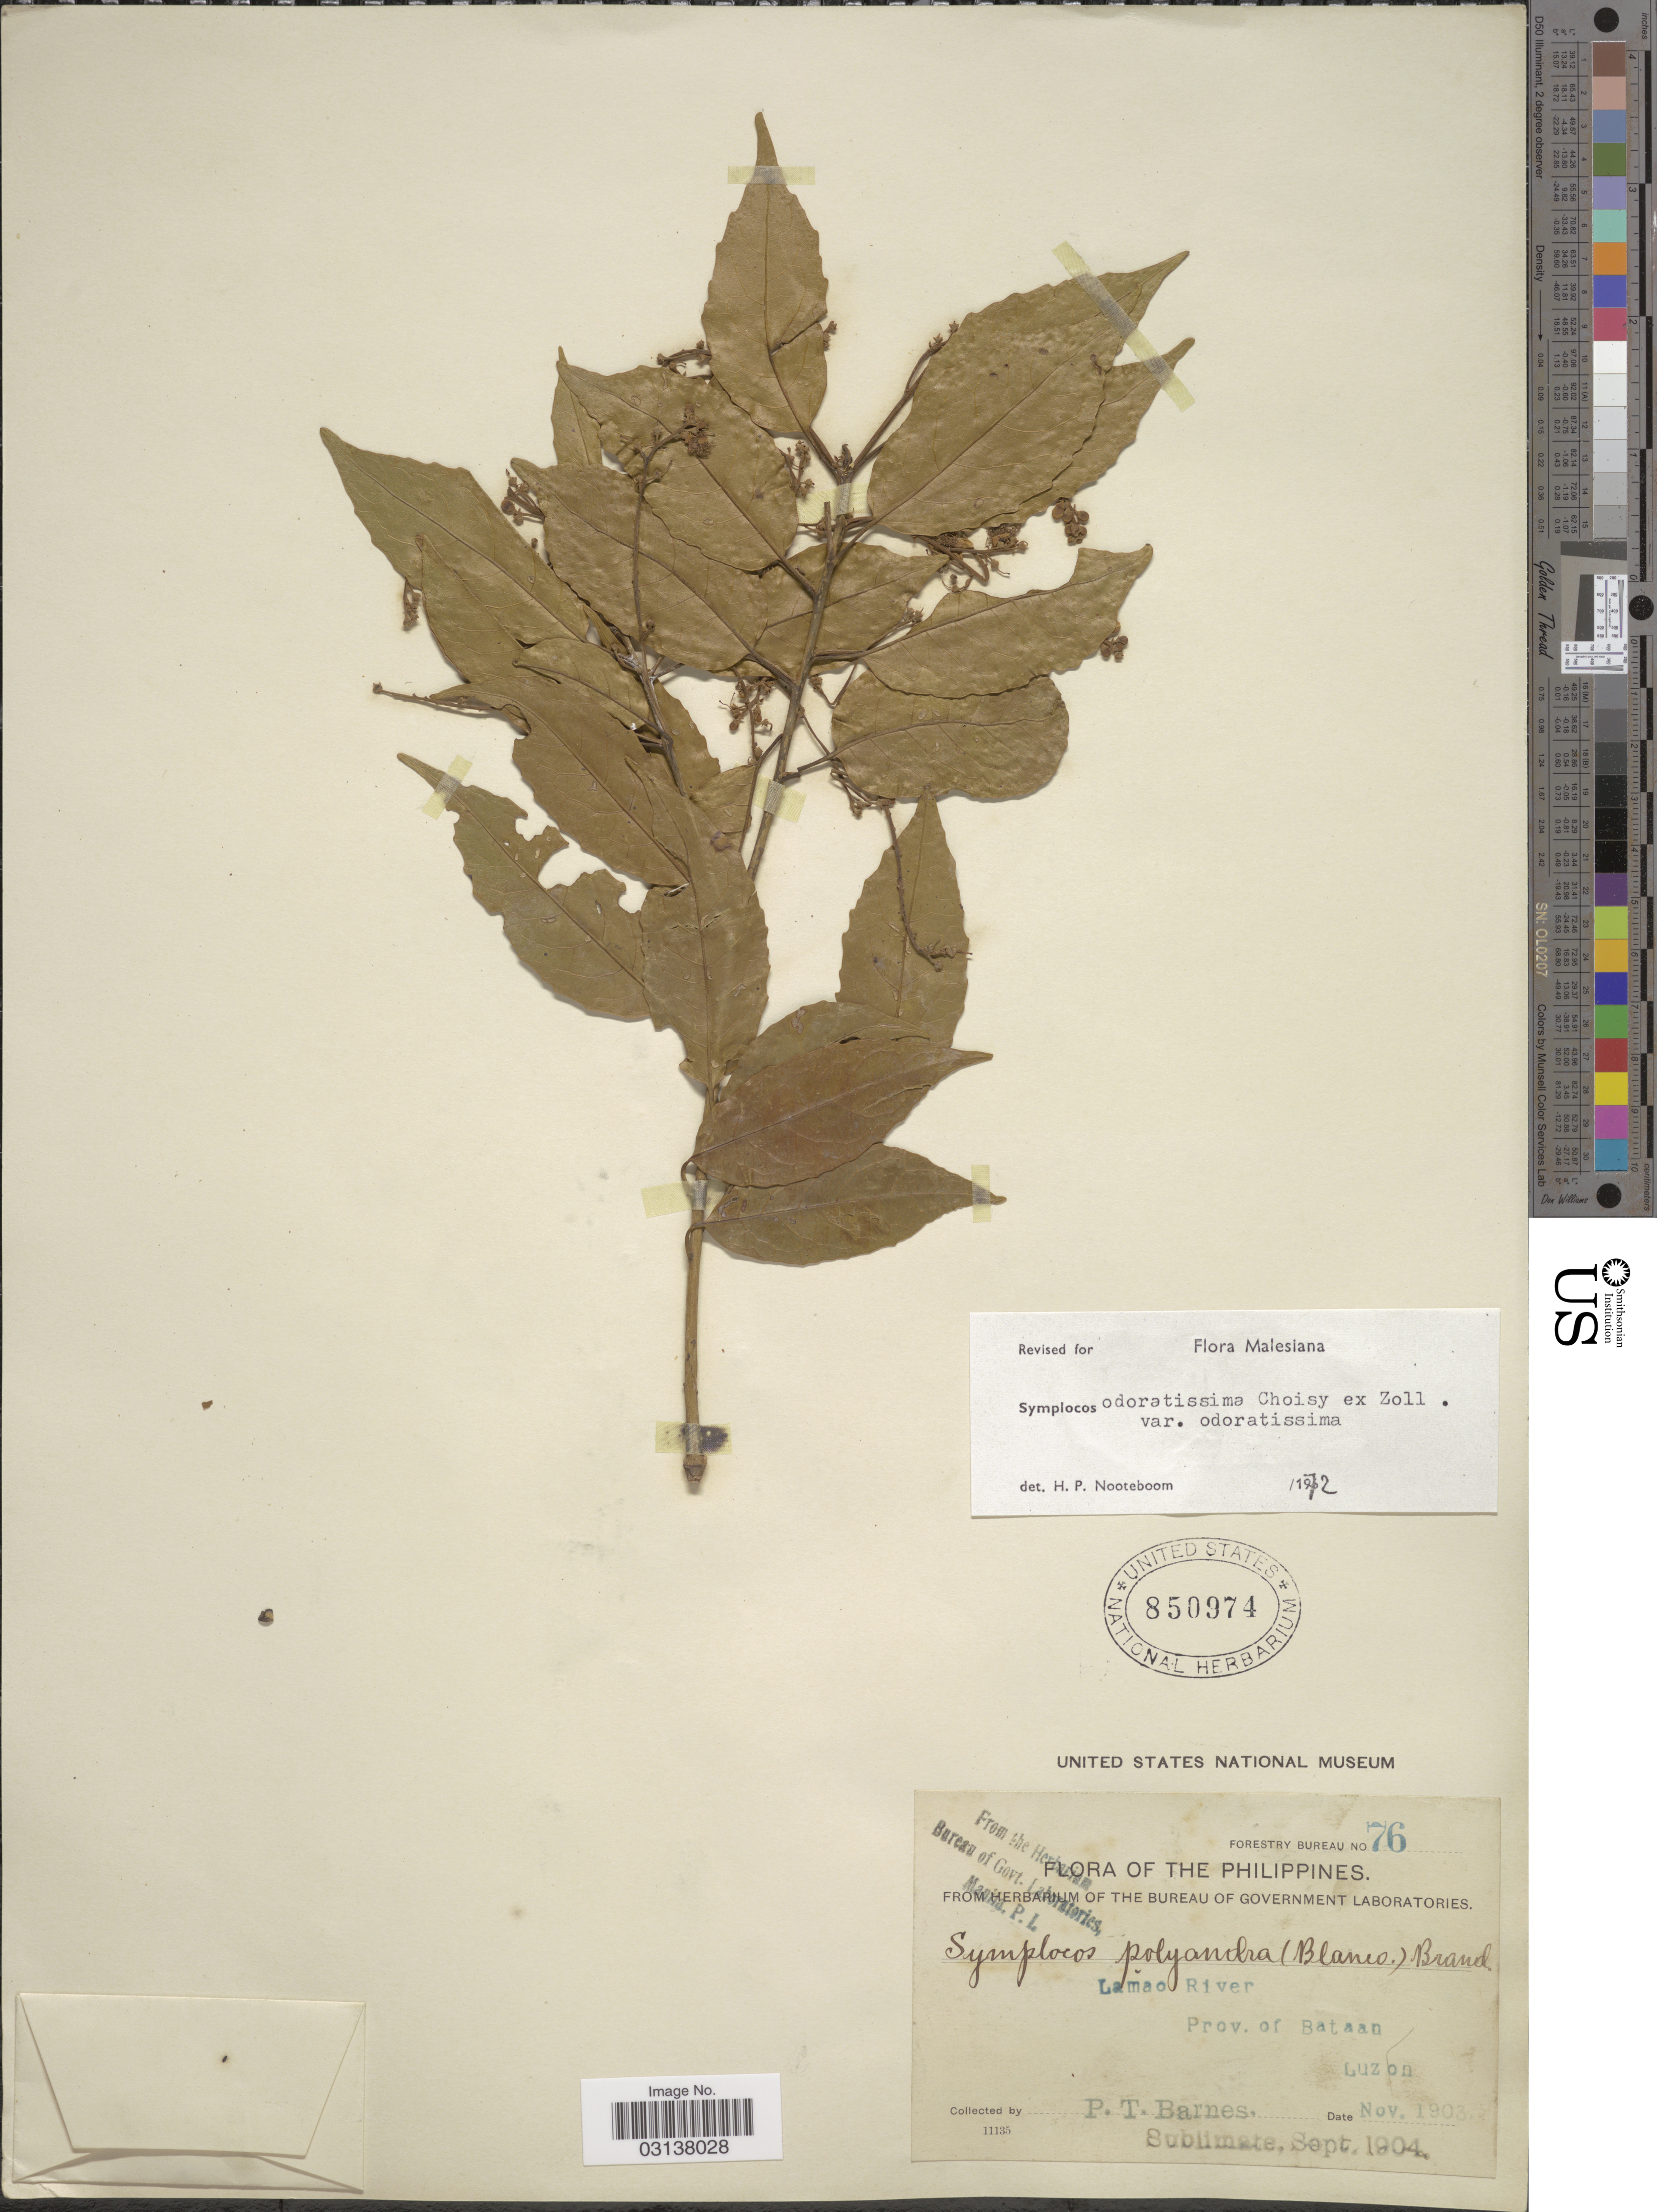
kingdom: Plantae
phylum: Tracheophyta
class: Magnoliopsida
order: Ericales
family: Symplocaceae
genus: Symplocos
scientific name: Symplocos odoratissima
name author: (Blume) Choisy ex Zoll.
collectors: P. Barnes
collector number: Forestry Bureau 76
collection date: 1903-11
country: Philippines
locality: The Philippines. Lamao River. Prov. of Bataan Luzon.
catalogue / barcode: US 850974